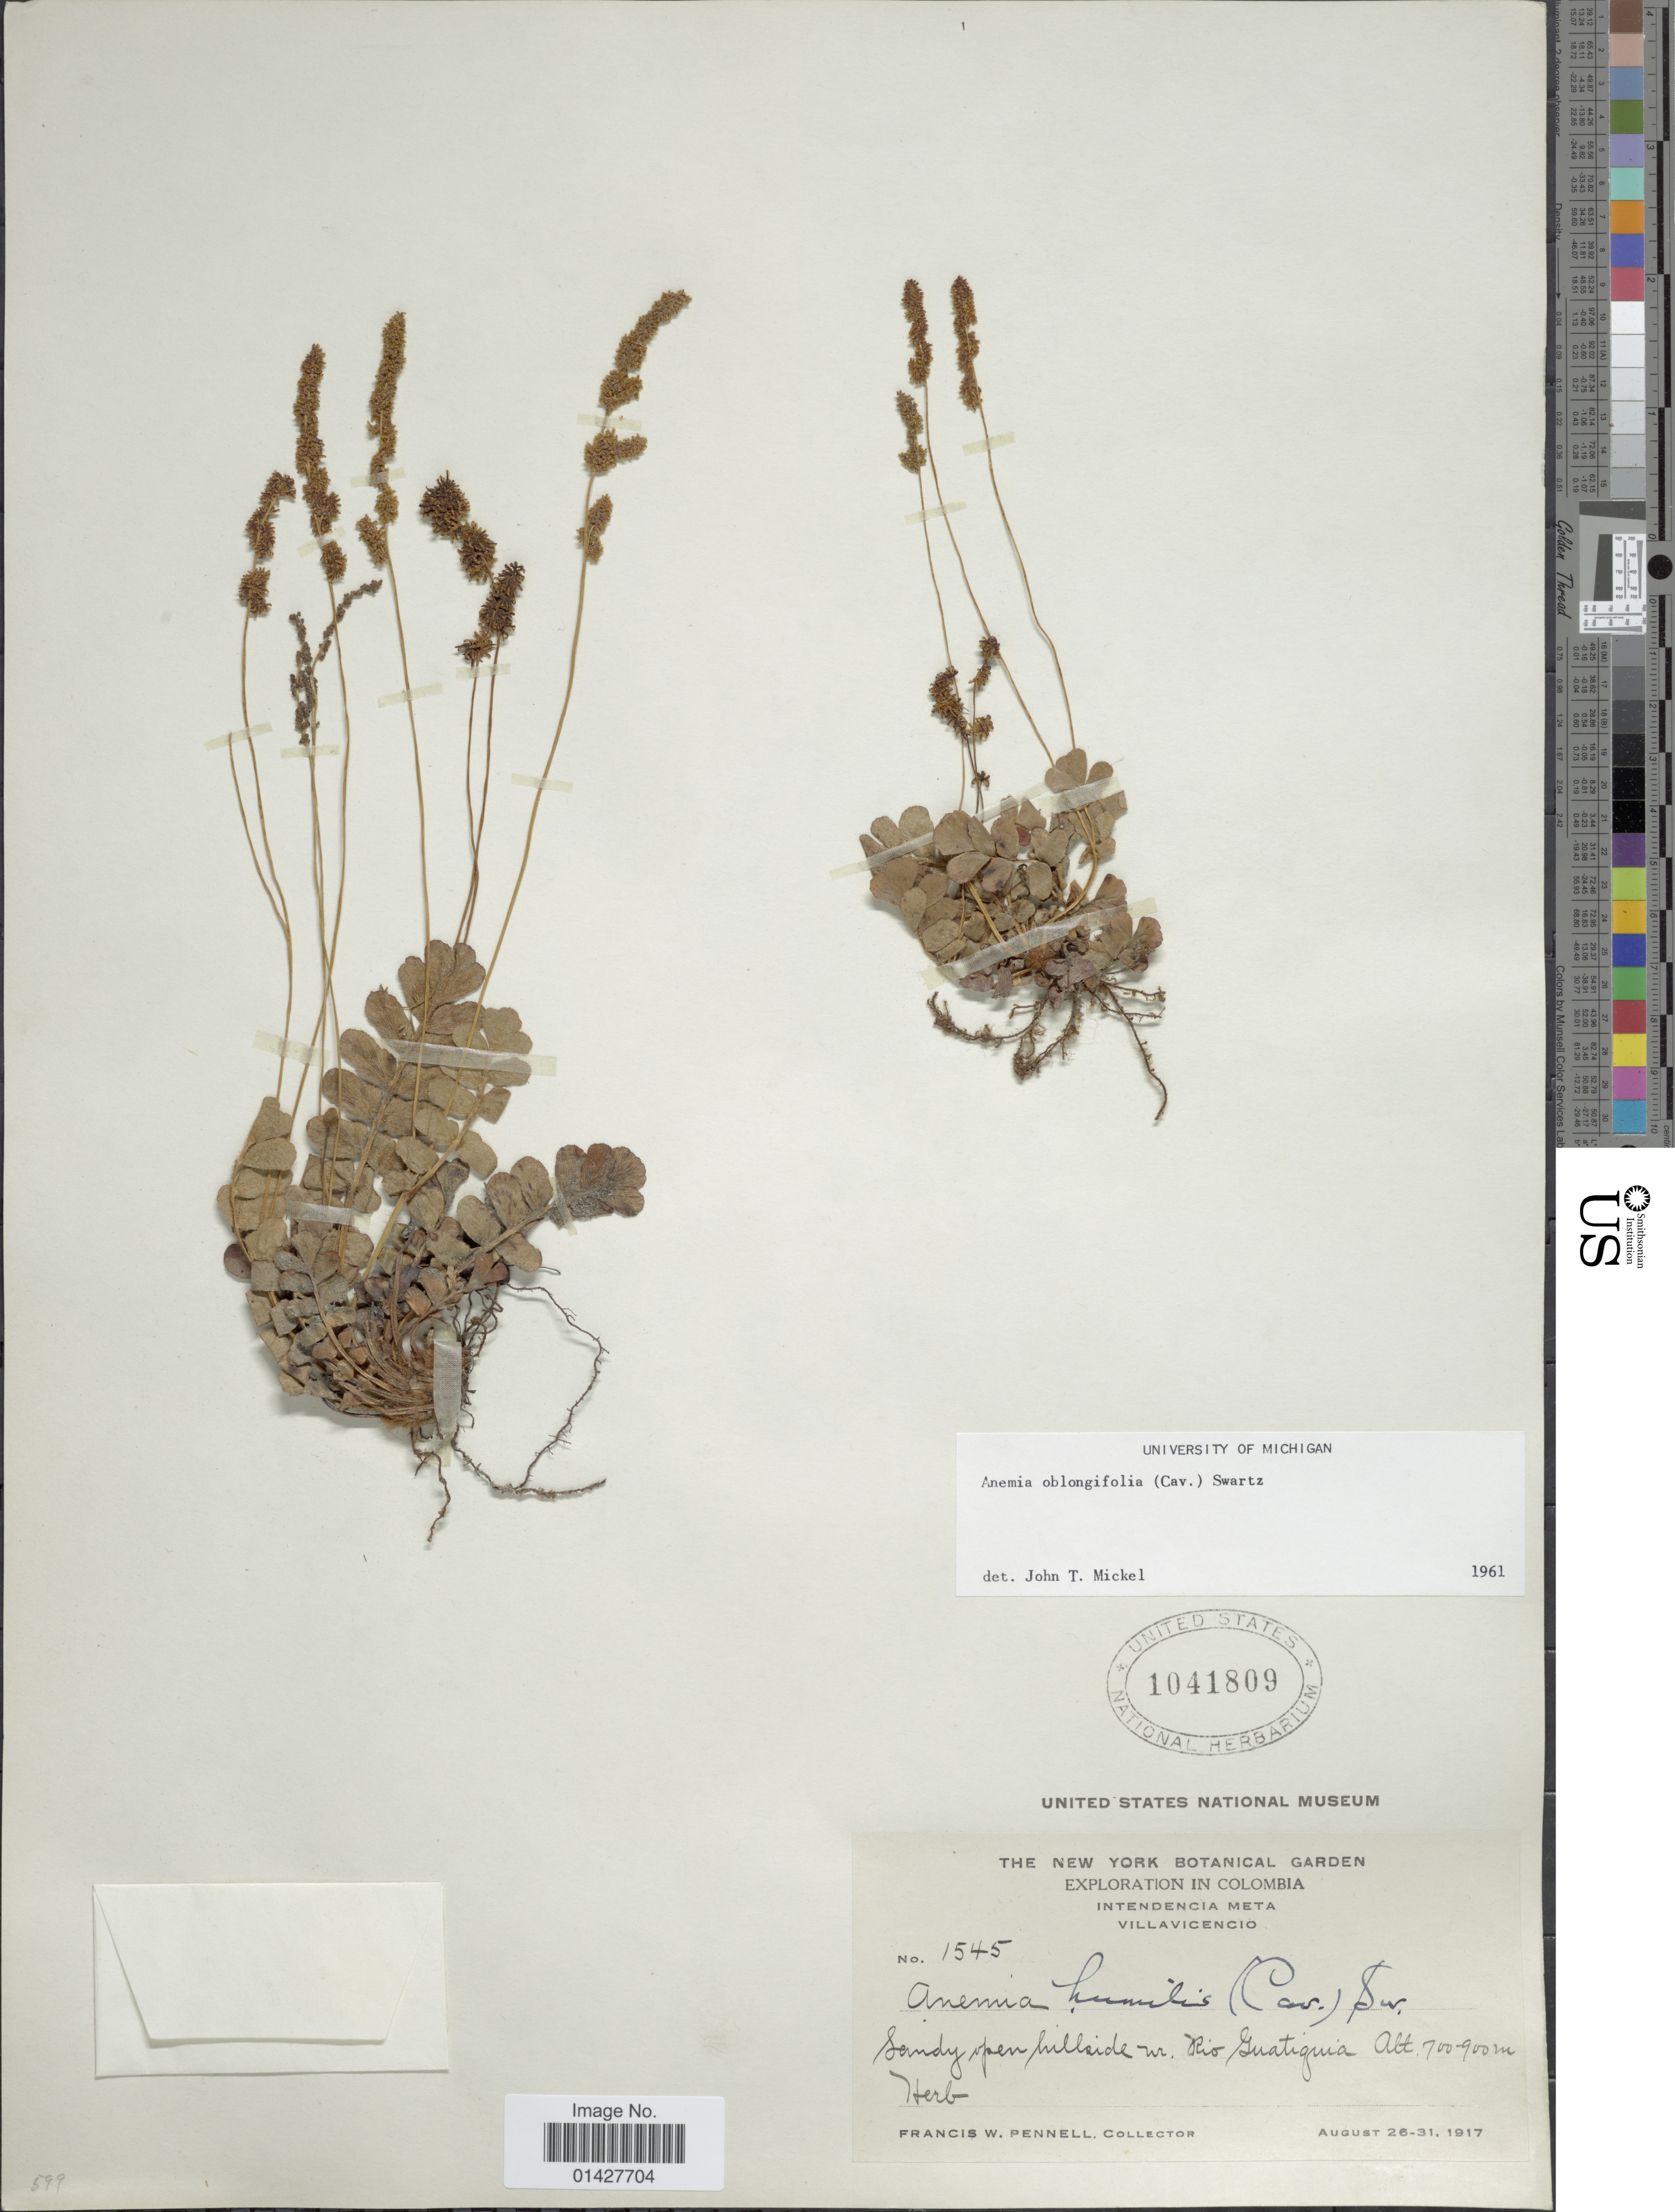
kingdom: Plantae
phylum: Tracheophyta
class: Polypodiopsida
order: Schizaeales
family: Anemiaceae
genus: Anemia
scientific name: Anemia oblongifolia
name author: (Cav.) Sw.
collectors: F. W. Pennell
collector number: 1545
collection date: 1917-08-26/1917-08-31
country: Colombia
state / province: Meta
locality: Intendencia Meta, Villavicencio, Sandy open hillside nr Rio Guatiquia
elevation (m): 700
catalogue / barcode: US 1041809